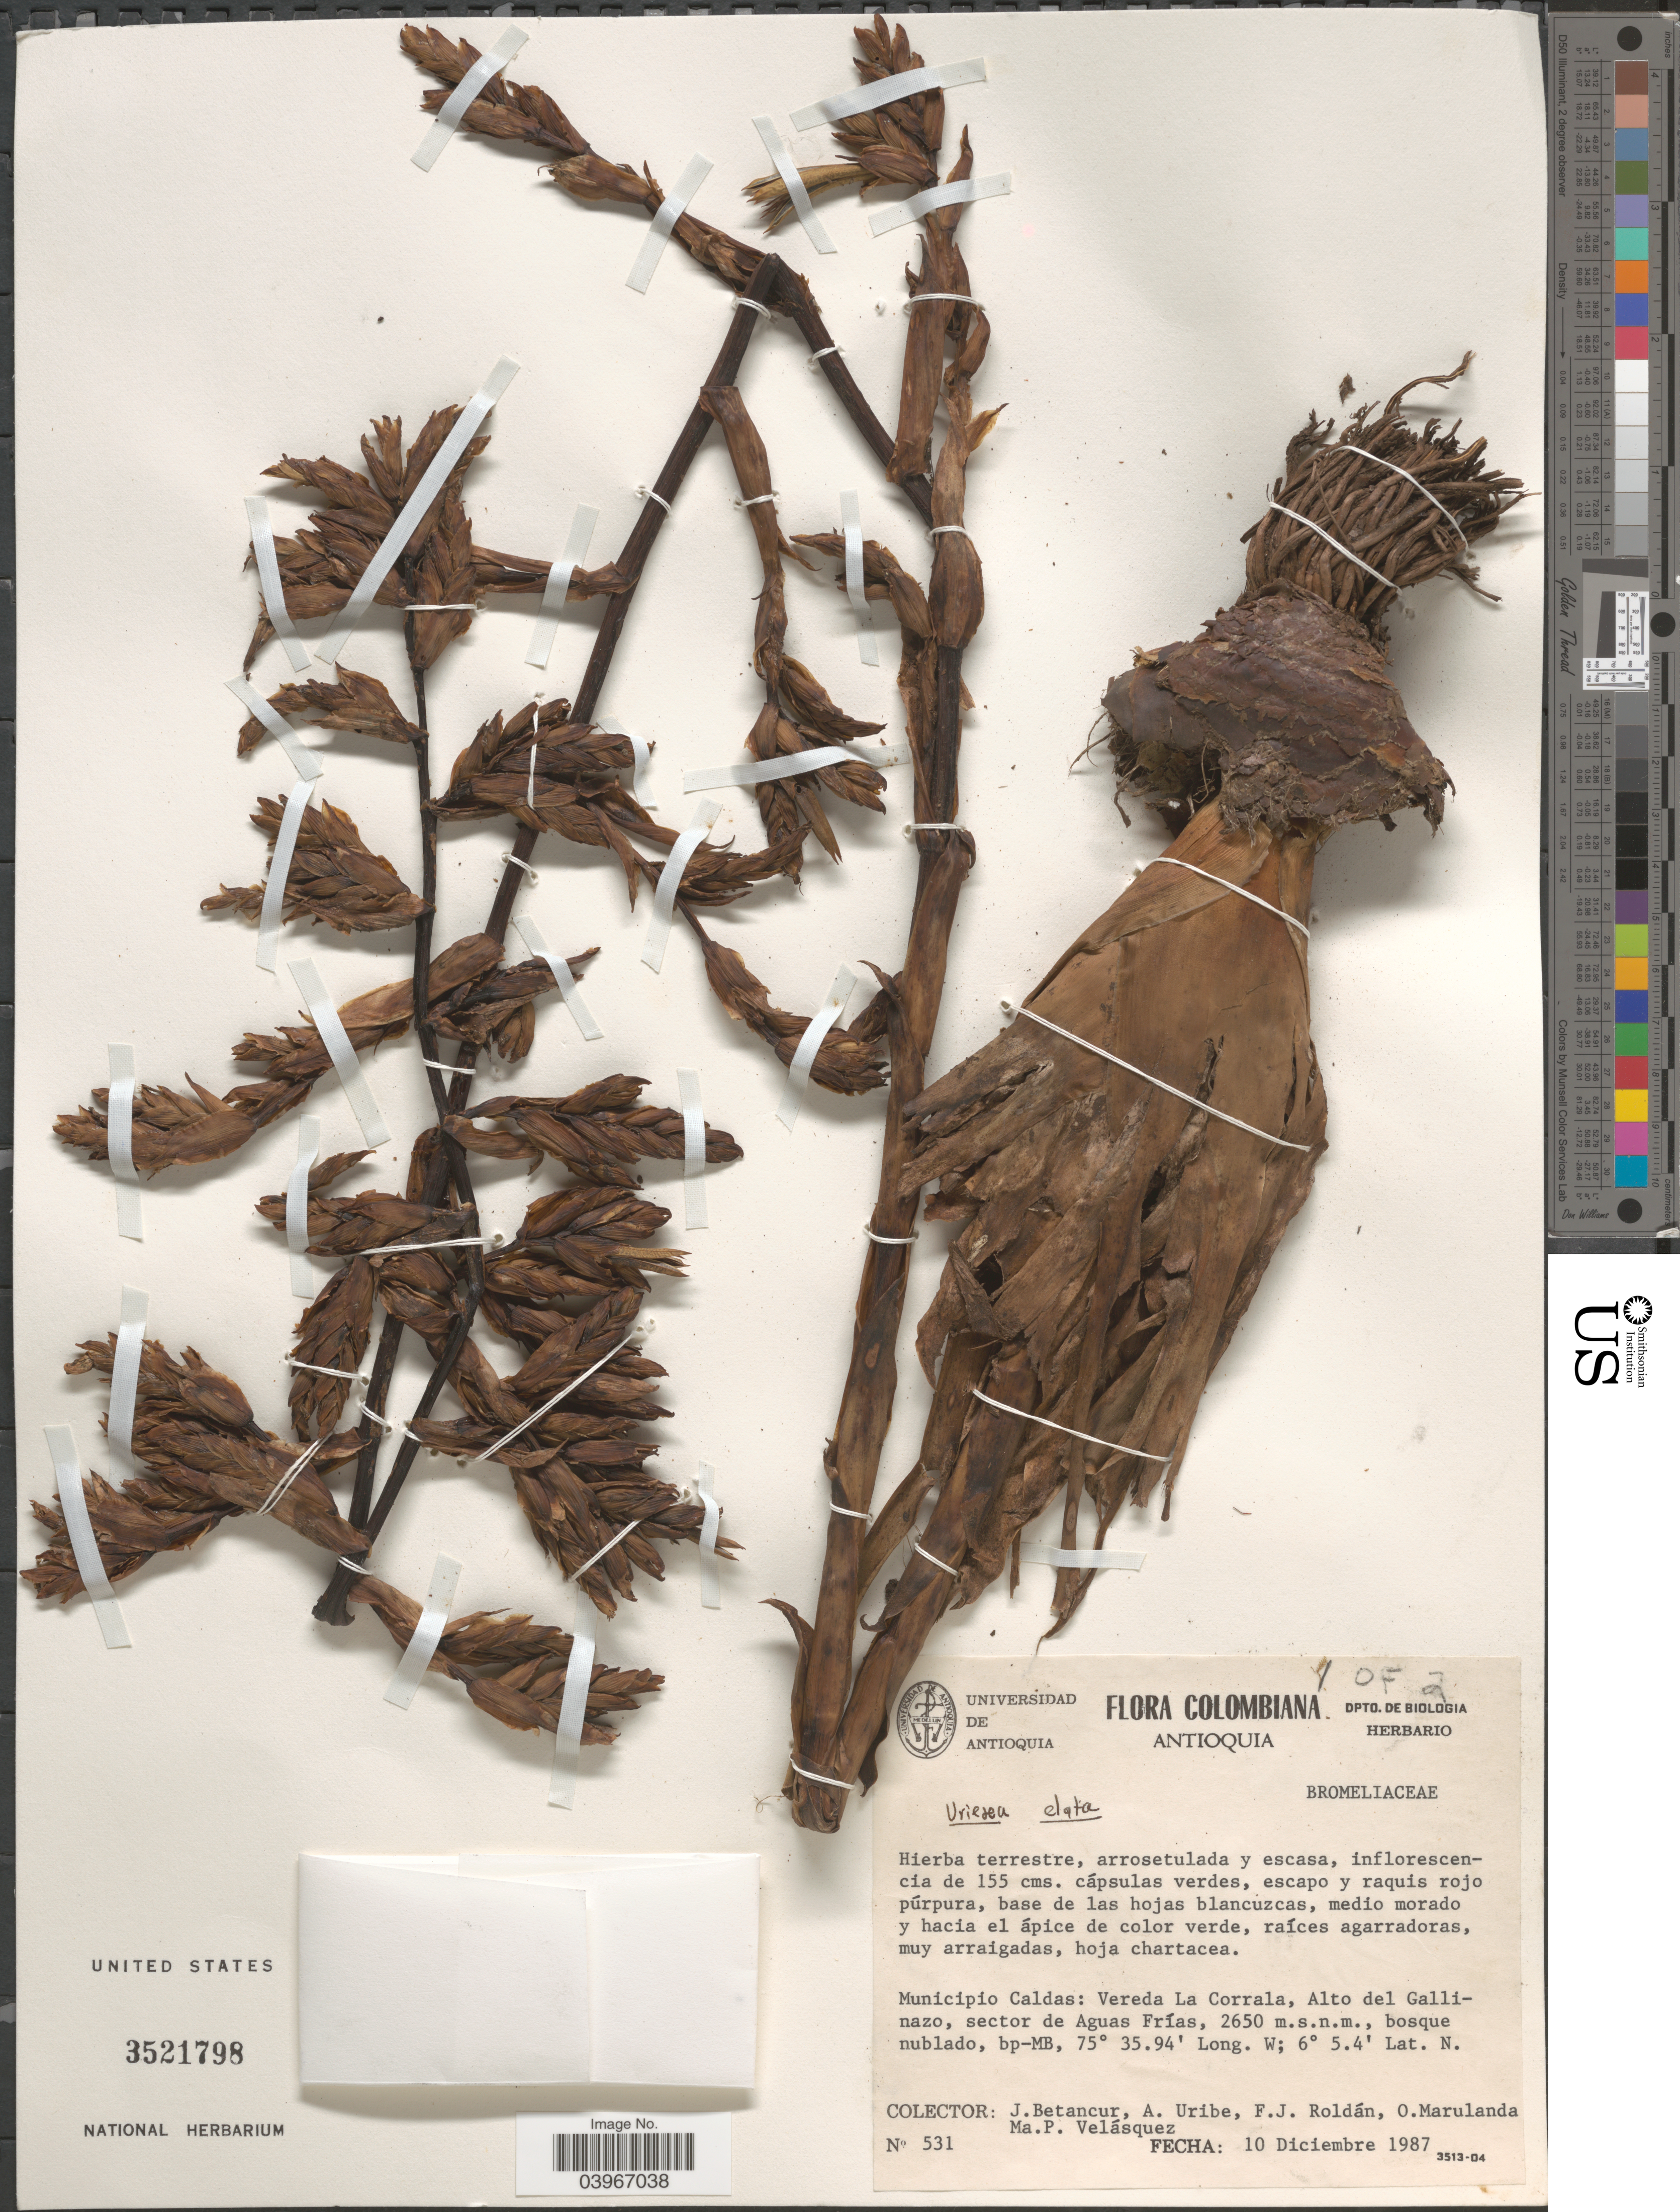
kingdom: Plantae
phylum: Tracheophyta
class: Liliopsida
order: Poales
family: Bromeliaceae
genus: Vriesea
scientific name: Vriesea elata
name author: (Baker) L.B. Sm.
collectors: J. Betancur, A. Uribe, F. J. Roldán, O. Marulanda & M. Velasquez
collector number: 531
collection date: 1987-12-10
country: Colombia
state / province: Antioquia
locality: Municipio Caldas: Vereda La Corrala, Alto del Gallinazo, sector de Aguas Frías.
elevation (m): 2650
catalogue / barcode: US 3521798